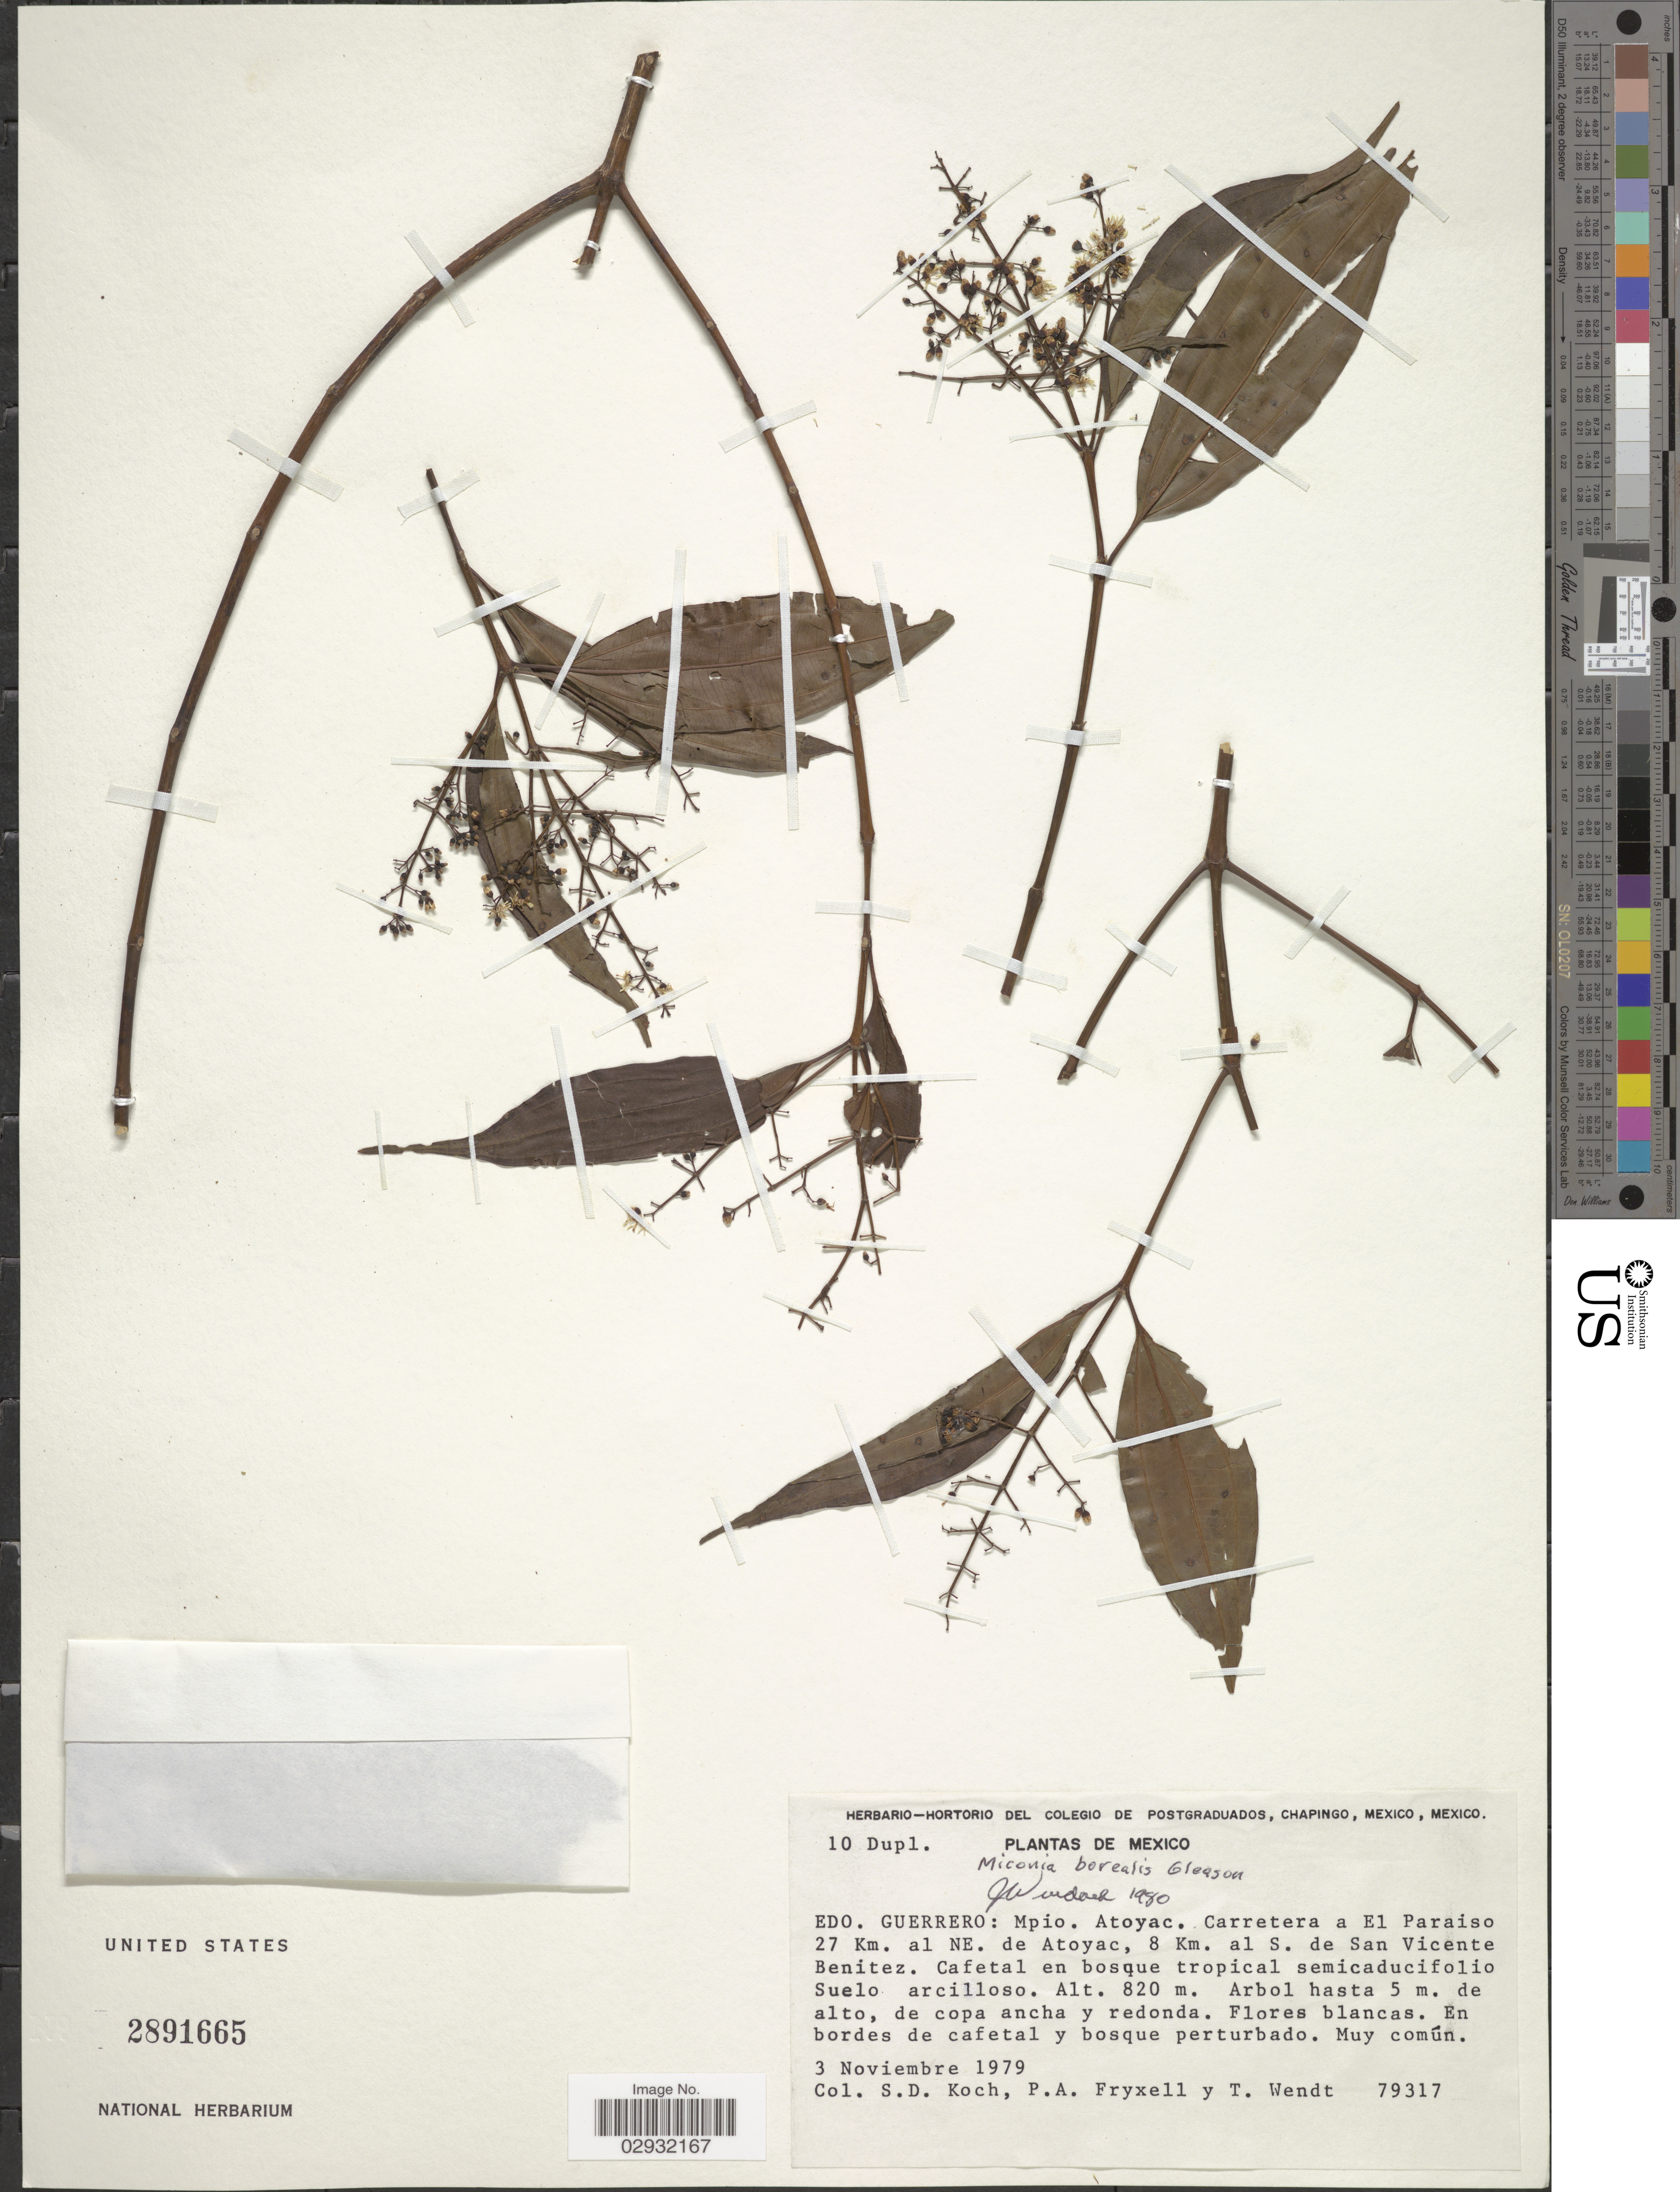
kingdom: Plantae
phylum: Tracheophyta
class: Magnoliopsida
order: Myrtales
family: Melastomataceae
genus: Miconia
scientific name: Miconia borealis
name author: Gleason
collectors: S. Koch, P. A. Fryxell & T. L. Wendt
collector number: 79317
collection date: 1979-11-03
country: Mexico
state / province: Guerrero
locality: Edo. Guerrero: Mpio. Atoyac, Carretera a El Paraiso 27 Km. al NE. de Atoyac, 8 Km. al S. de San Vicente Benitez.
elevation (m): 820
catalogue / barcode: US 2891665